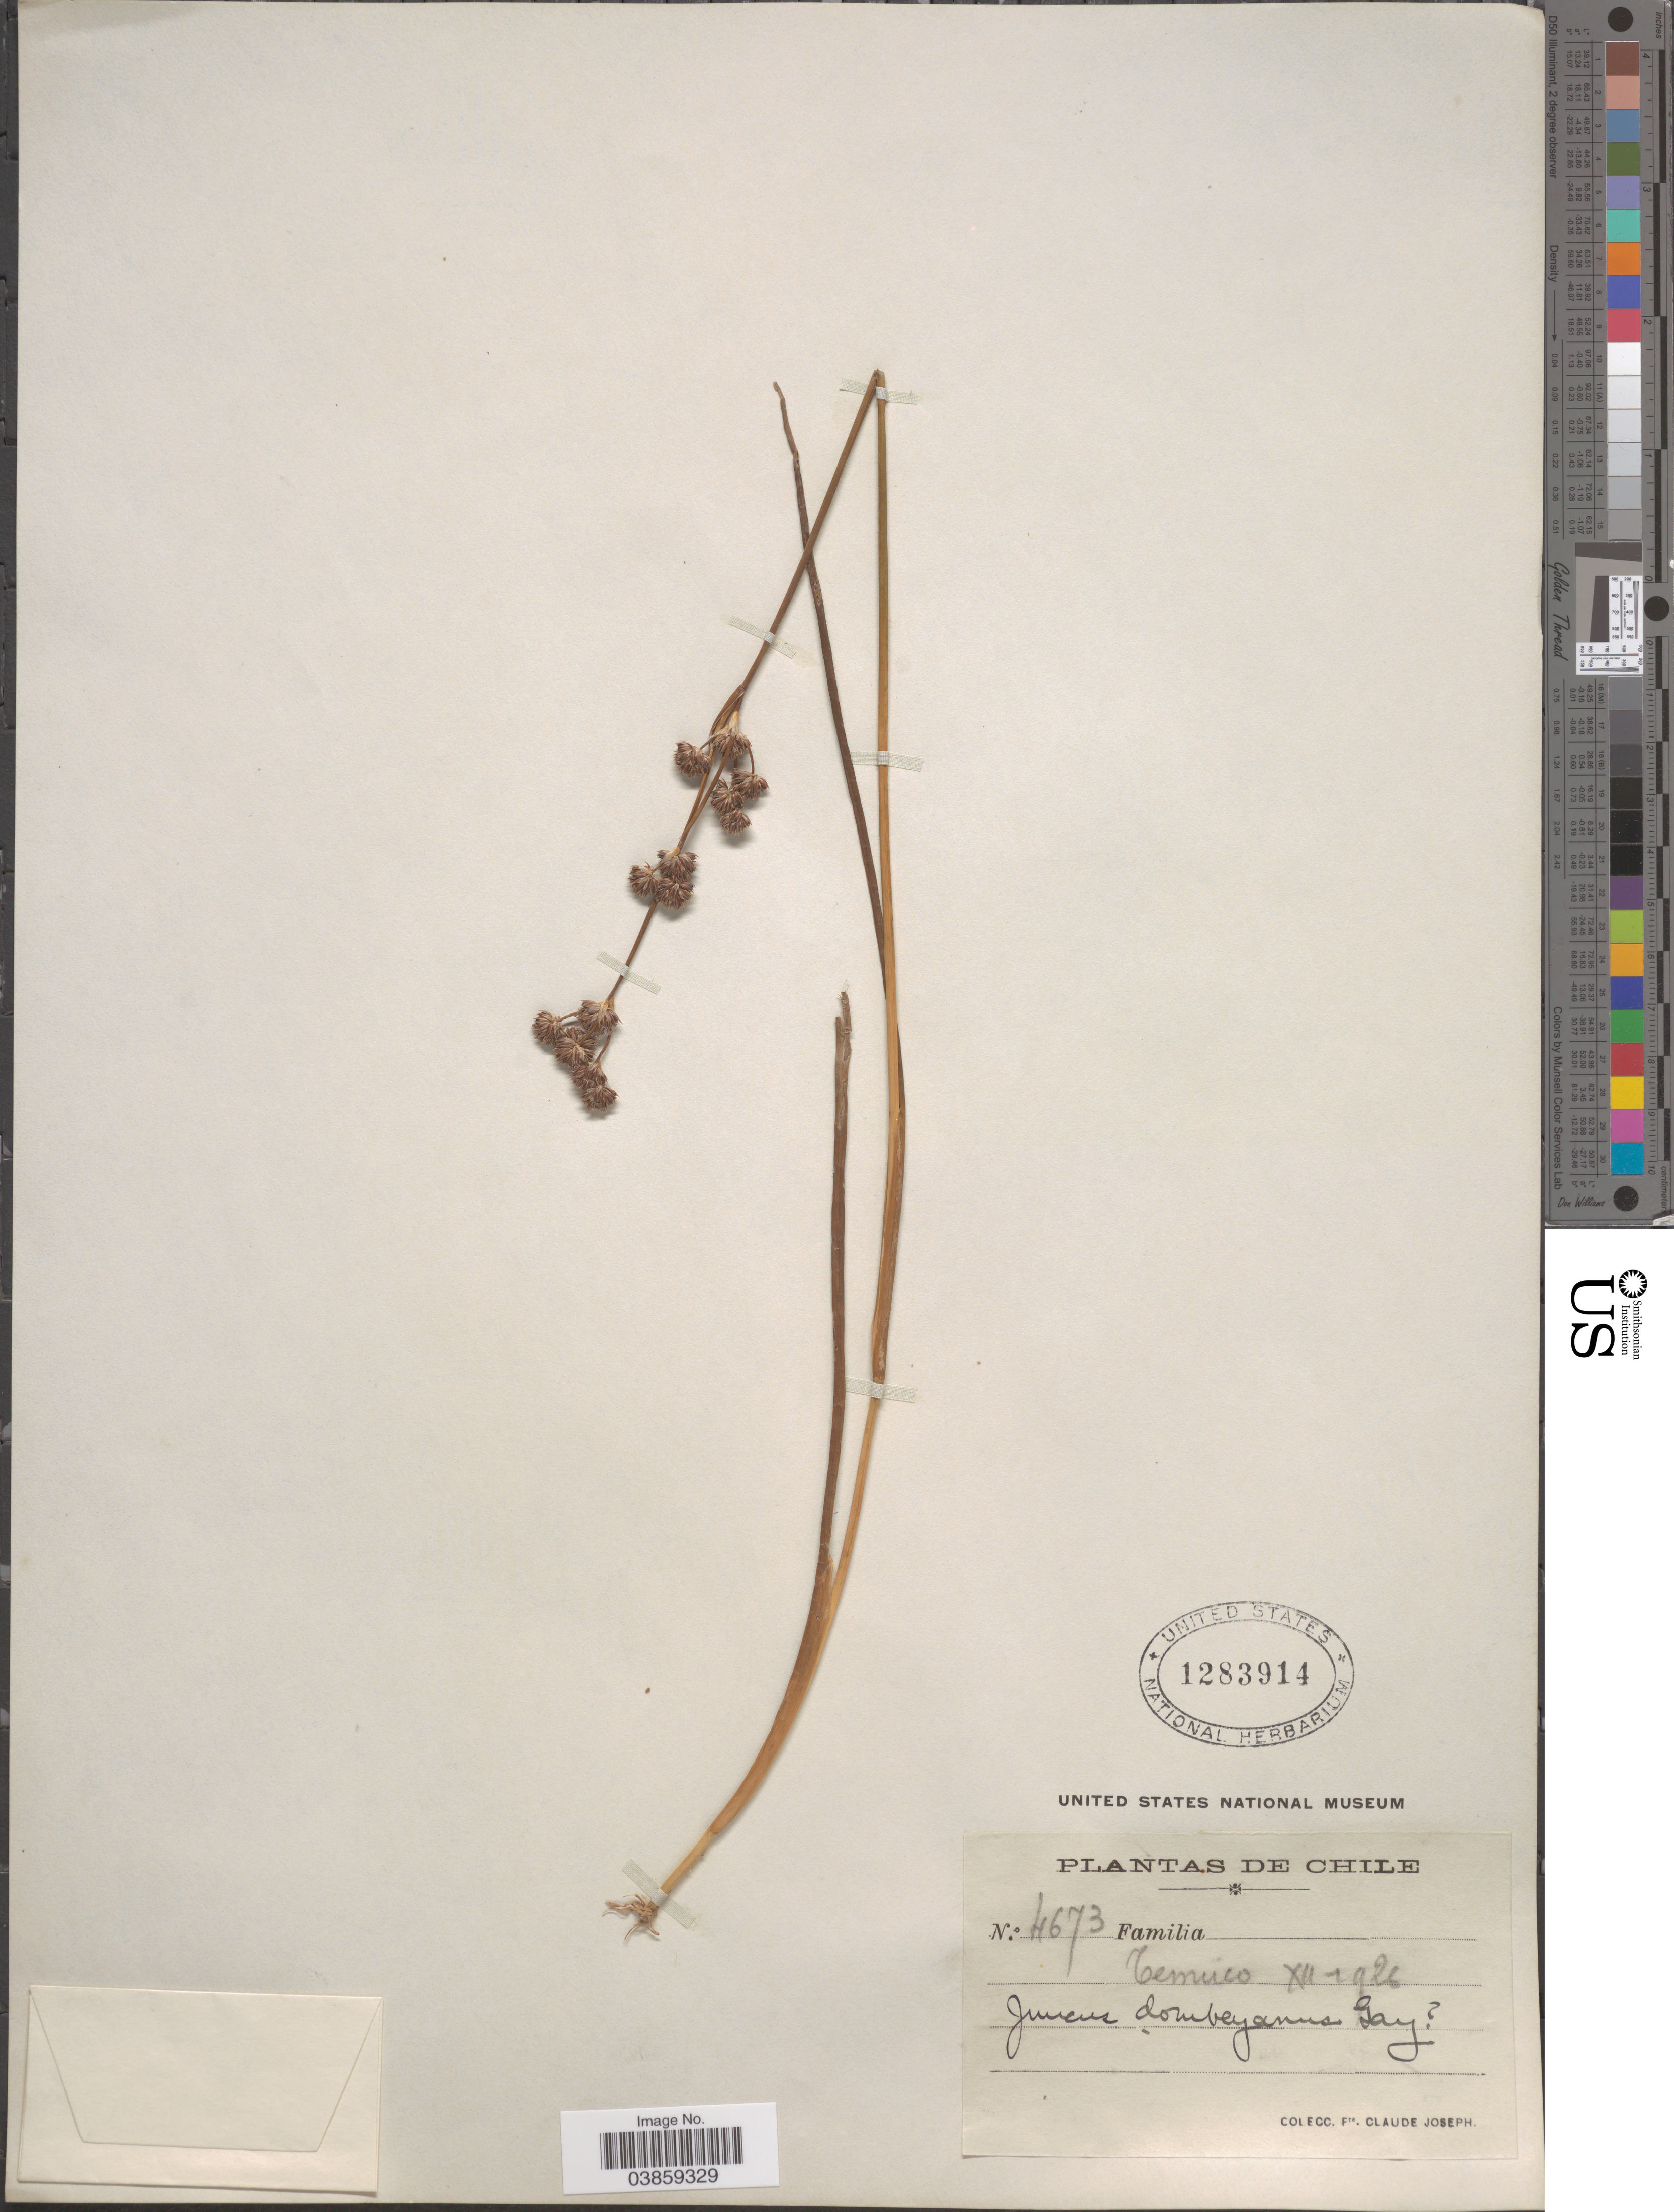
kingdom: Plantae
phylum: Tracheophyta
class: Liliopsida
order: Poales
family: Juncaceae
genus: Juncus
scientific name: Juncus dombeyanus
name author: J. Gay ex Laharpe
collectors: Bro. Claude-Joseph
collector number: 4673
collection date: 1926-12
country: Chile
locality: Temuco.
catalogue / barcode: US 1283914